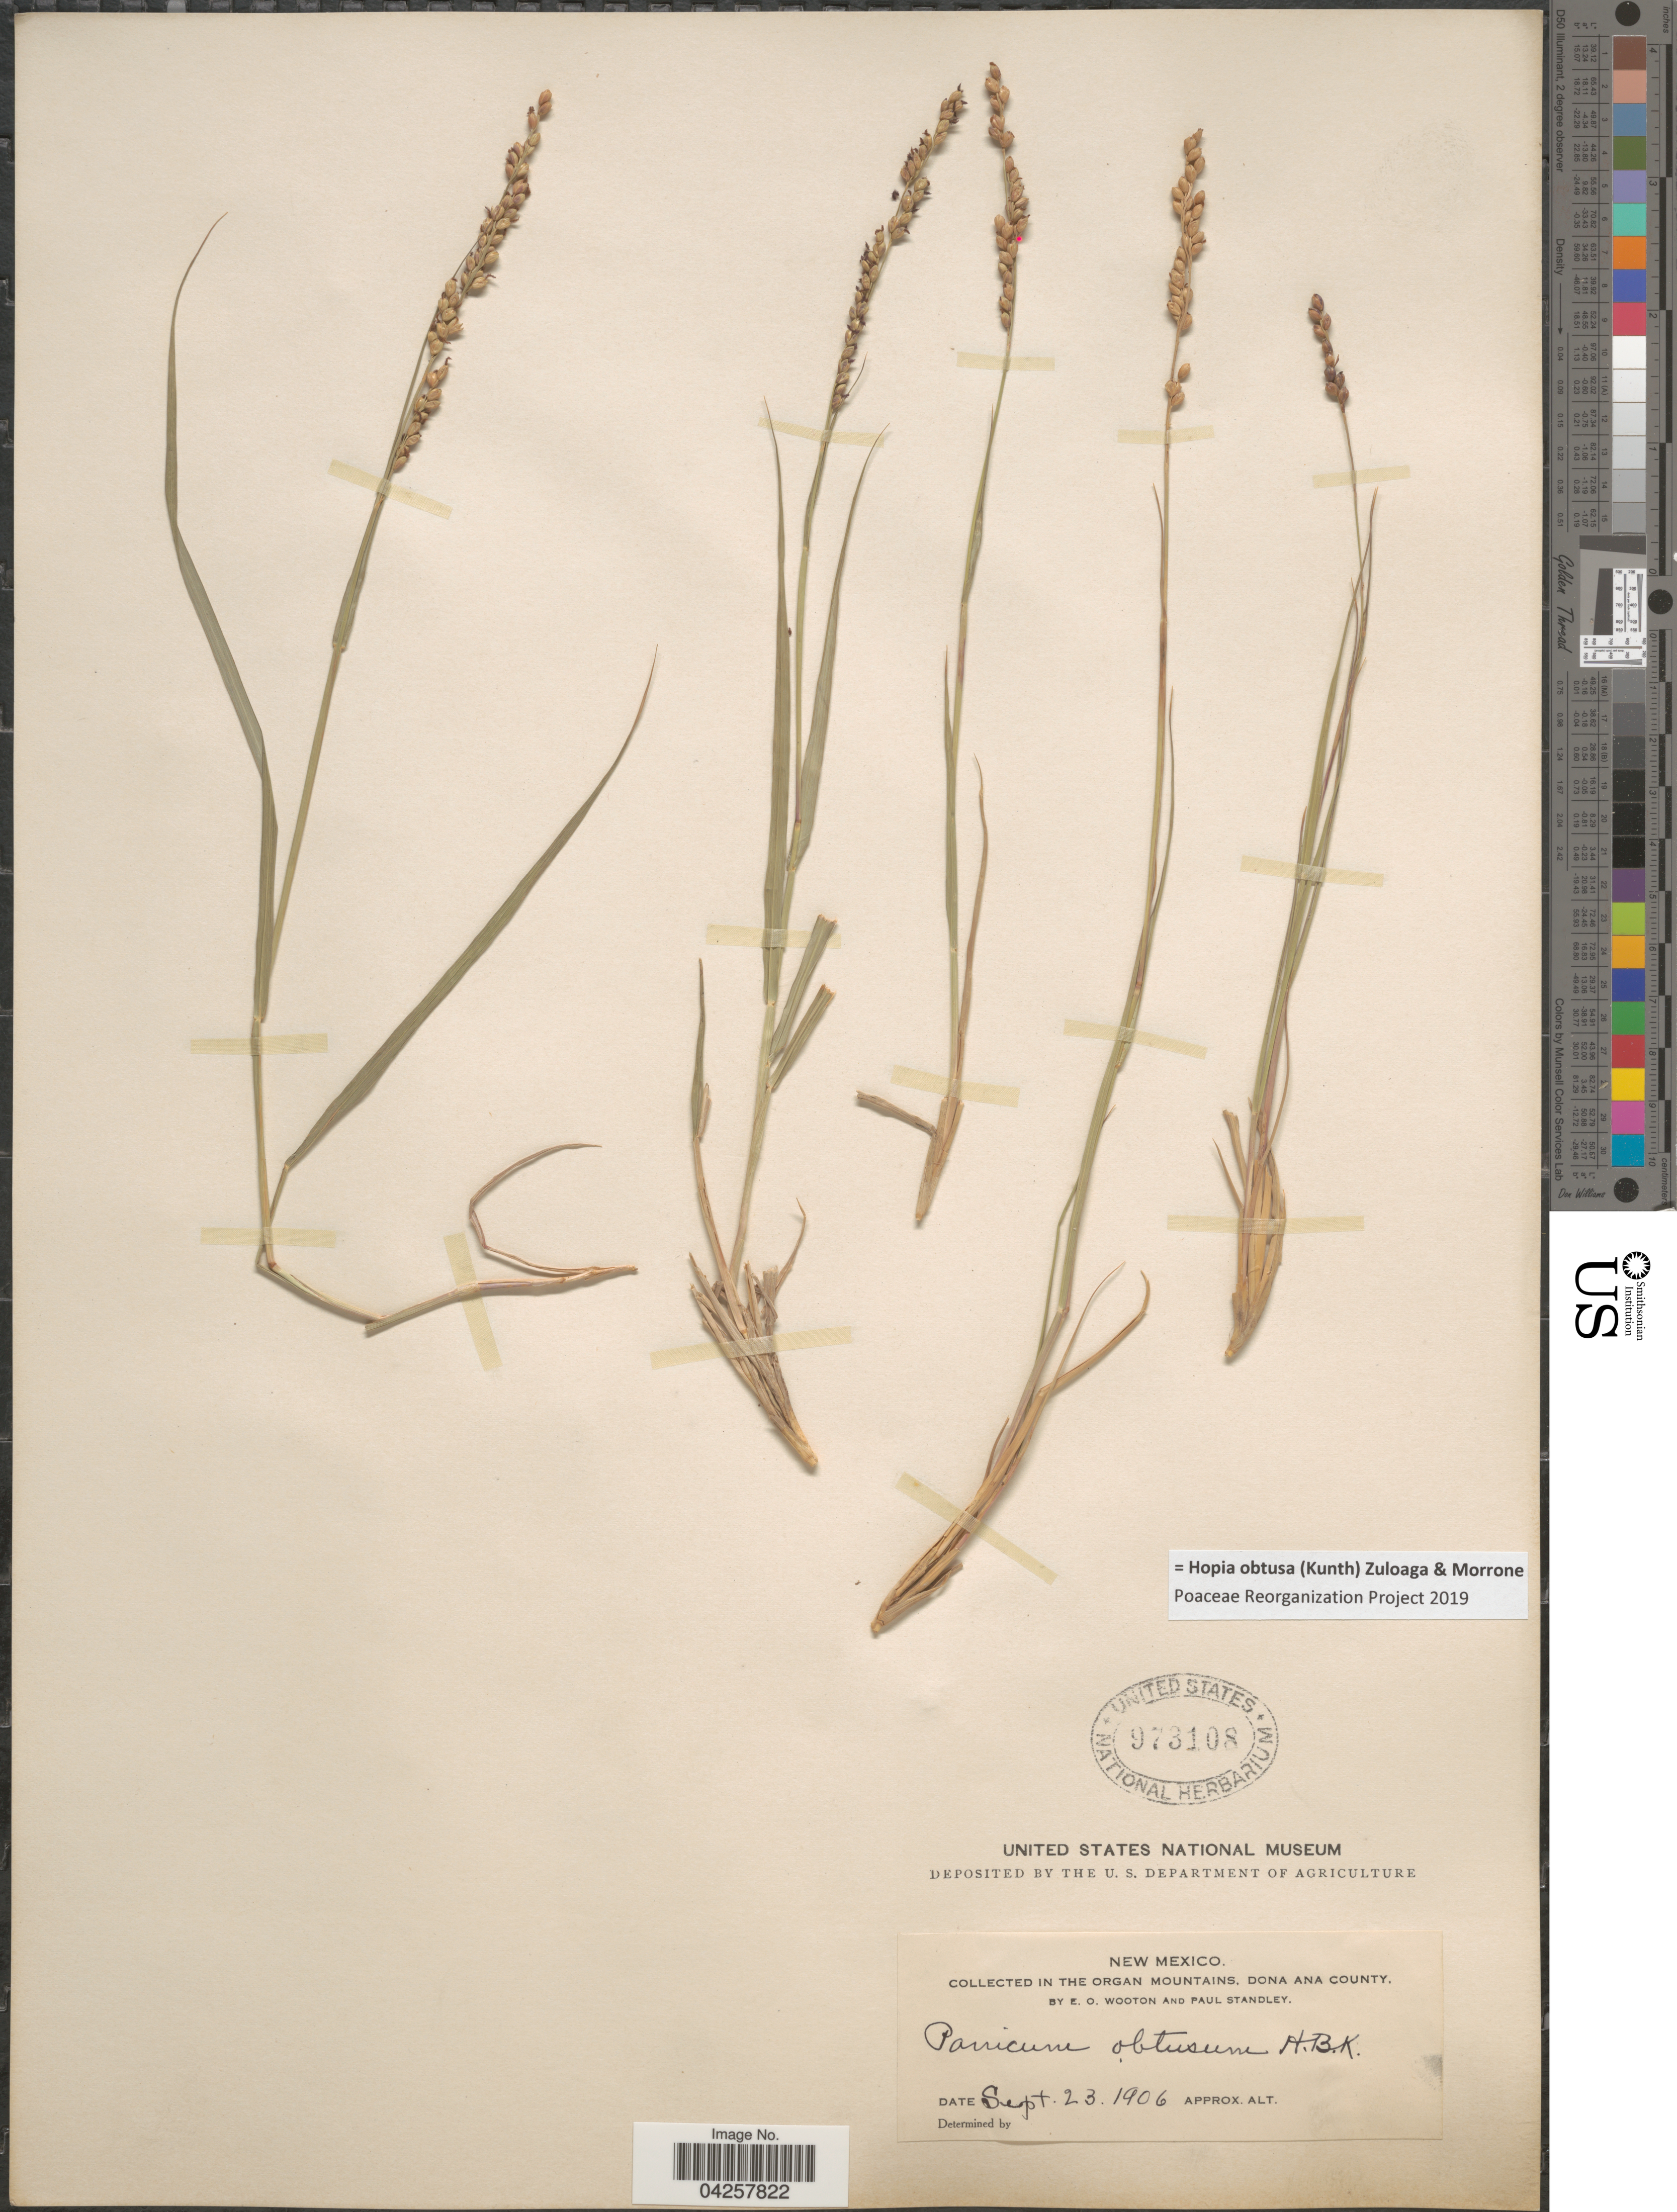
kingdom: Plantae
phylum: Tracheophyta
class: Liliopsida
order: Poales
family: Poaceae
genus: Hopia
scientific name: Hopia obtusa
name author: (Kunth) Zuloaga & Morrone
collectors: E. O. Wooton & P. C. Standley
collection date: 1906-09-23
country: United States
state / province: New Mexico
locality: In the Organ Mountains, Dona Ana County.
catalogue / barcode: US 973108